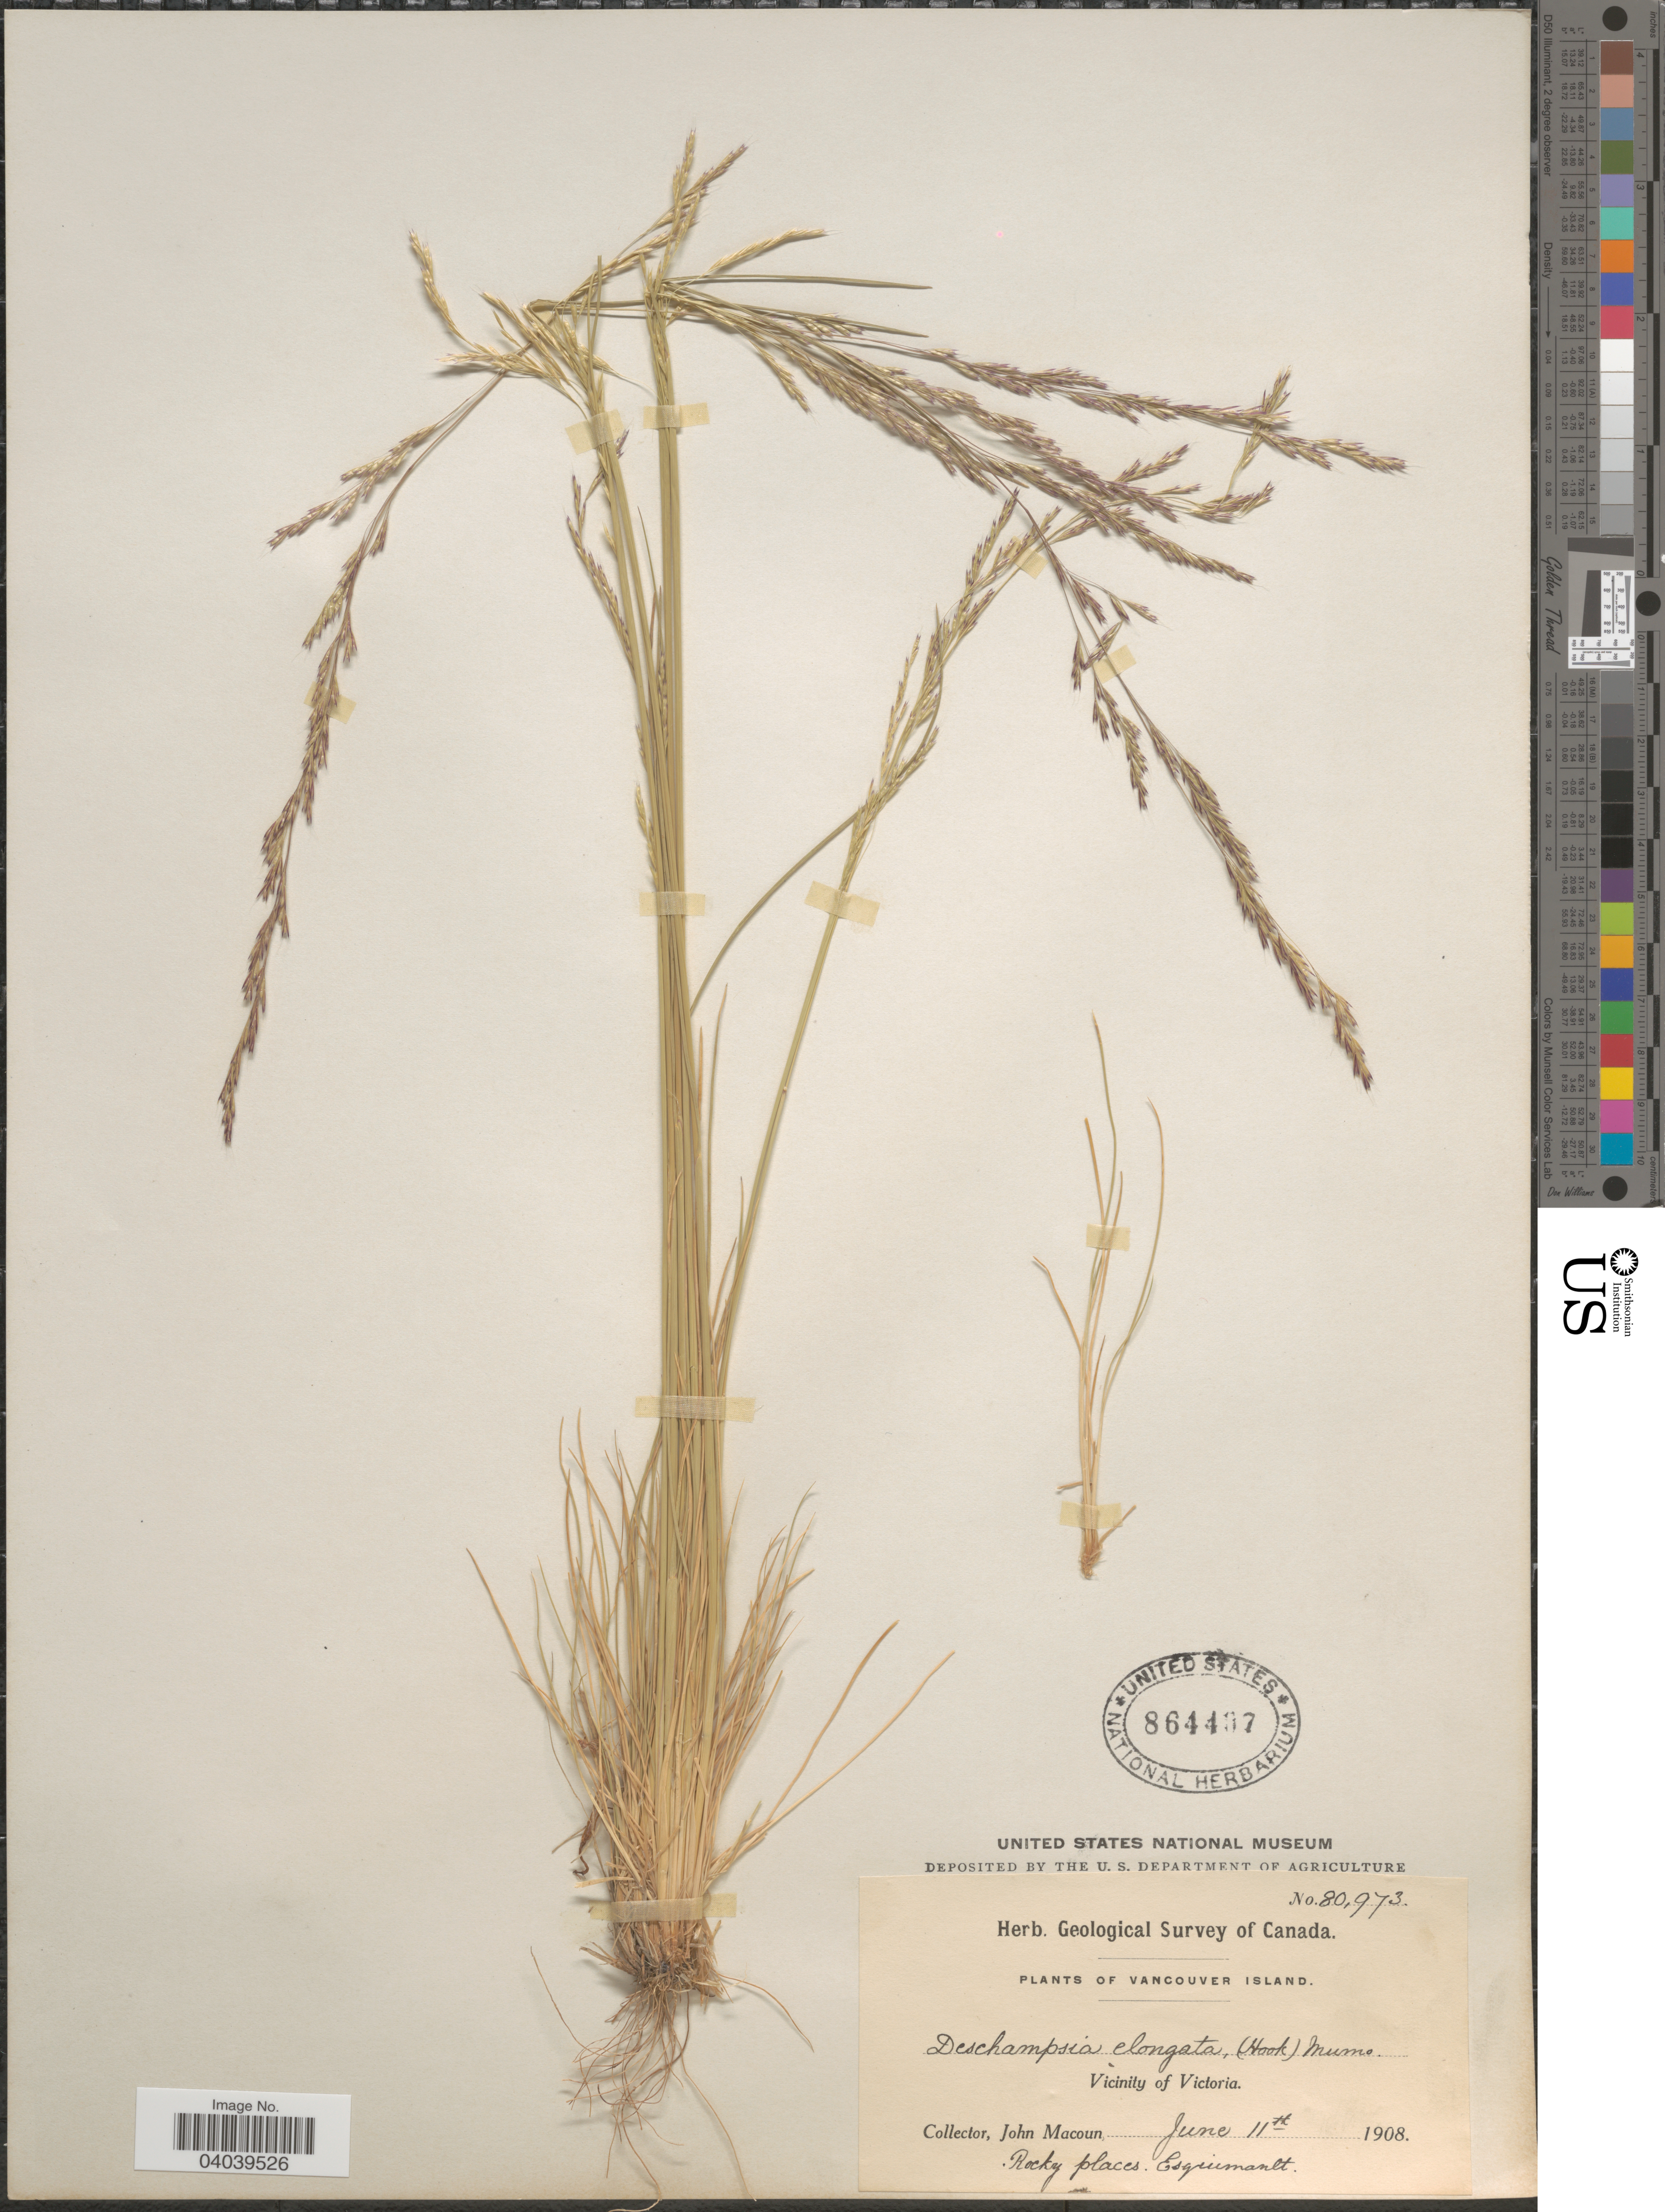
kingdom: Plantae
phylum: Tracheophyta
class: Liliopsida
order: Poales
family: Poaceae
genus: Deschampsia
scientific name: Deschampsia elongata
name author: (Hook.) Munro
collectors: J. Macoun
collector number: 80973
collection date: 1908-06-11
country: Canada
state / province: British Columbia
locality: Vancouver Island. Vicinity of Victoria.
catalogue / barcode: US 864407